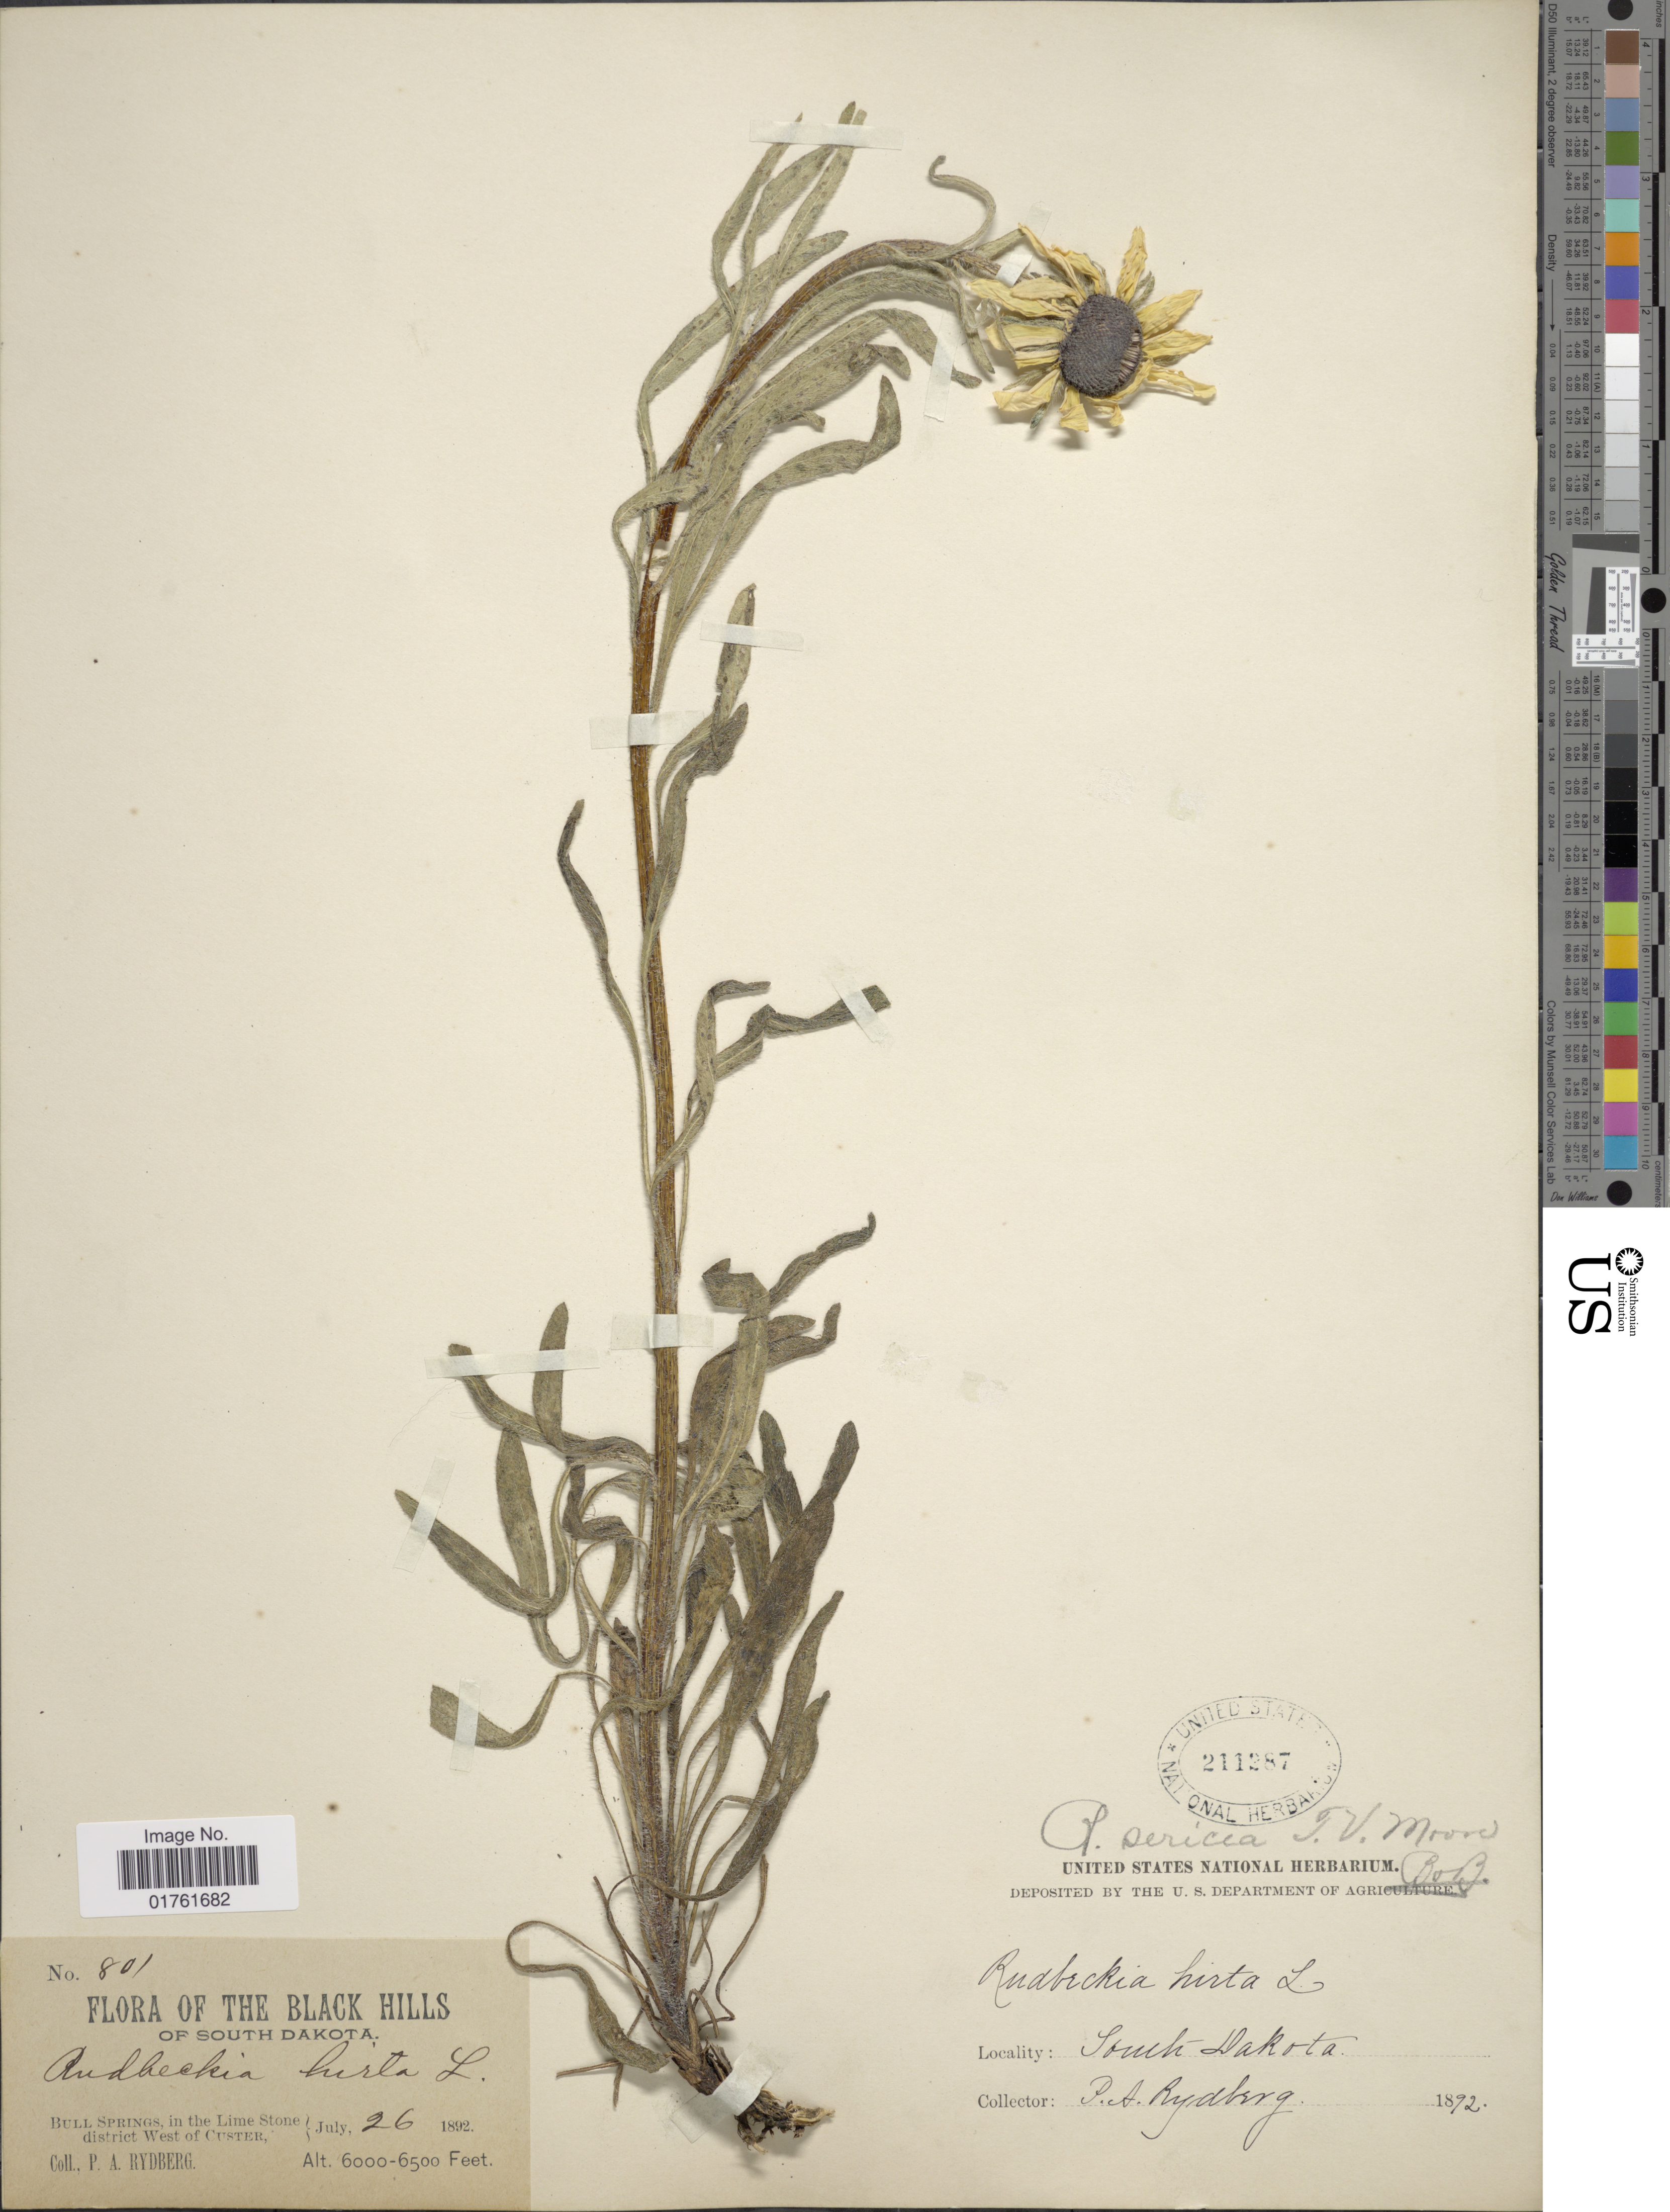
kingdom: Plantae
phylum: Tracheophyta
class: Magnoliopsida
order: Asterales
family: Asteraceae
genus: Rudbeckia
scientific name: Rudbeckia sericea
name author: T.V. Moore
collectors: P. A. Rydberg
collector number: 801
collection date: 1892-07-26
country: United States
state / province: South Dakota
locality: The Black Hills of South Dakota, Bull Springs, in the Lime Stone district West of Custer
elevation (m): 1829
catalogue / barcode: US 211287